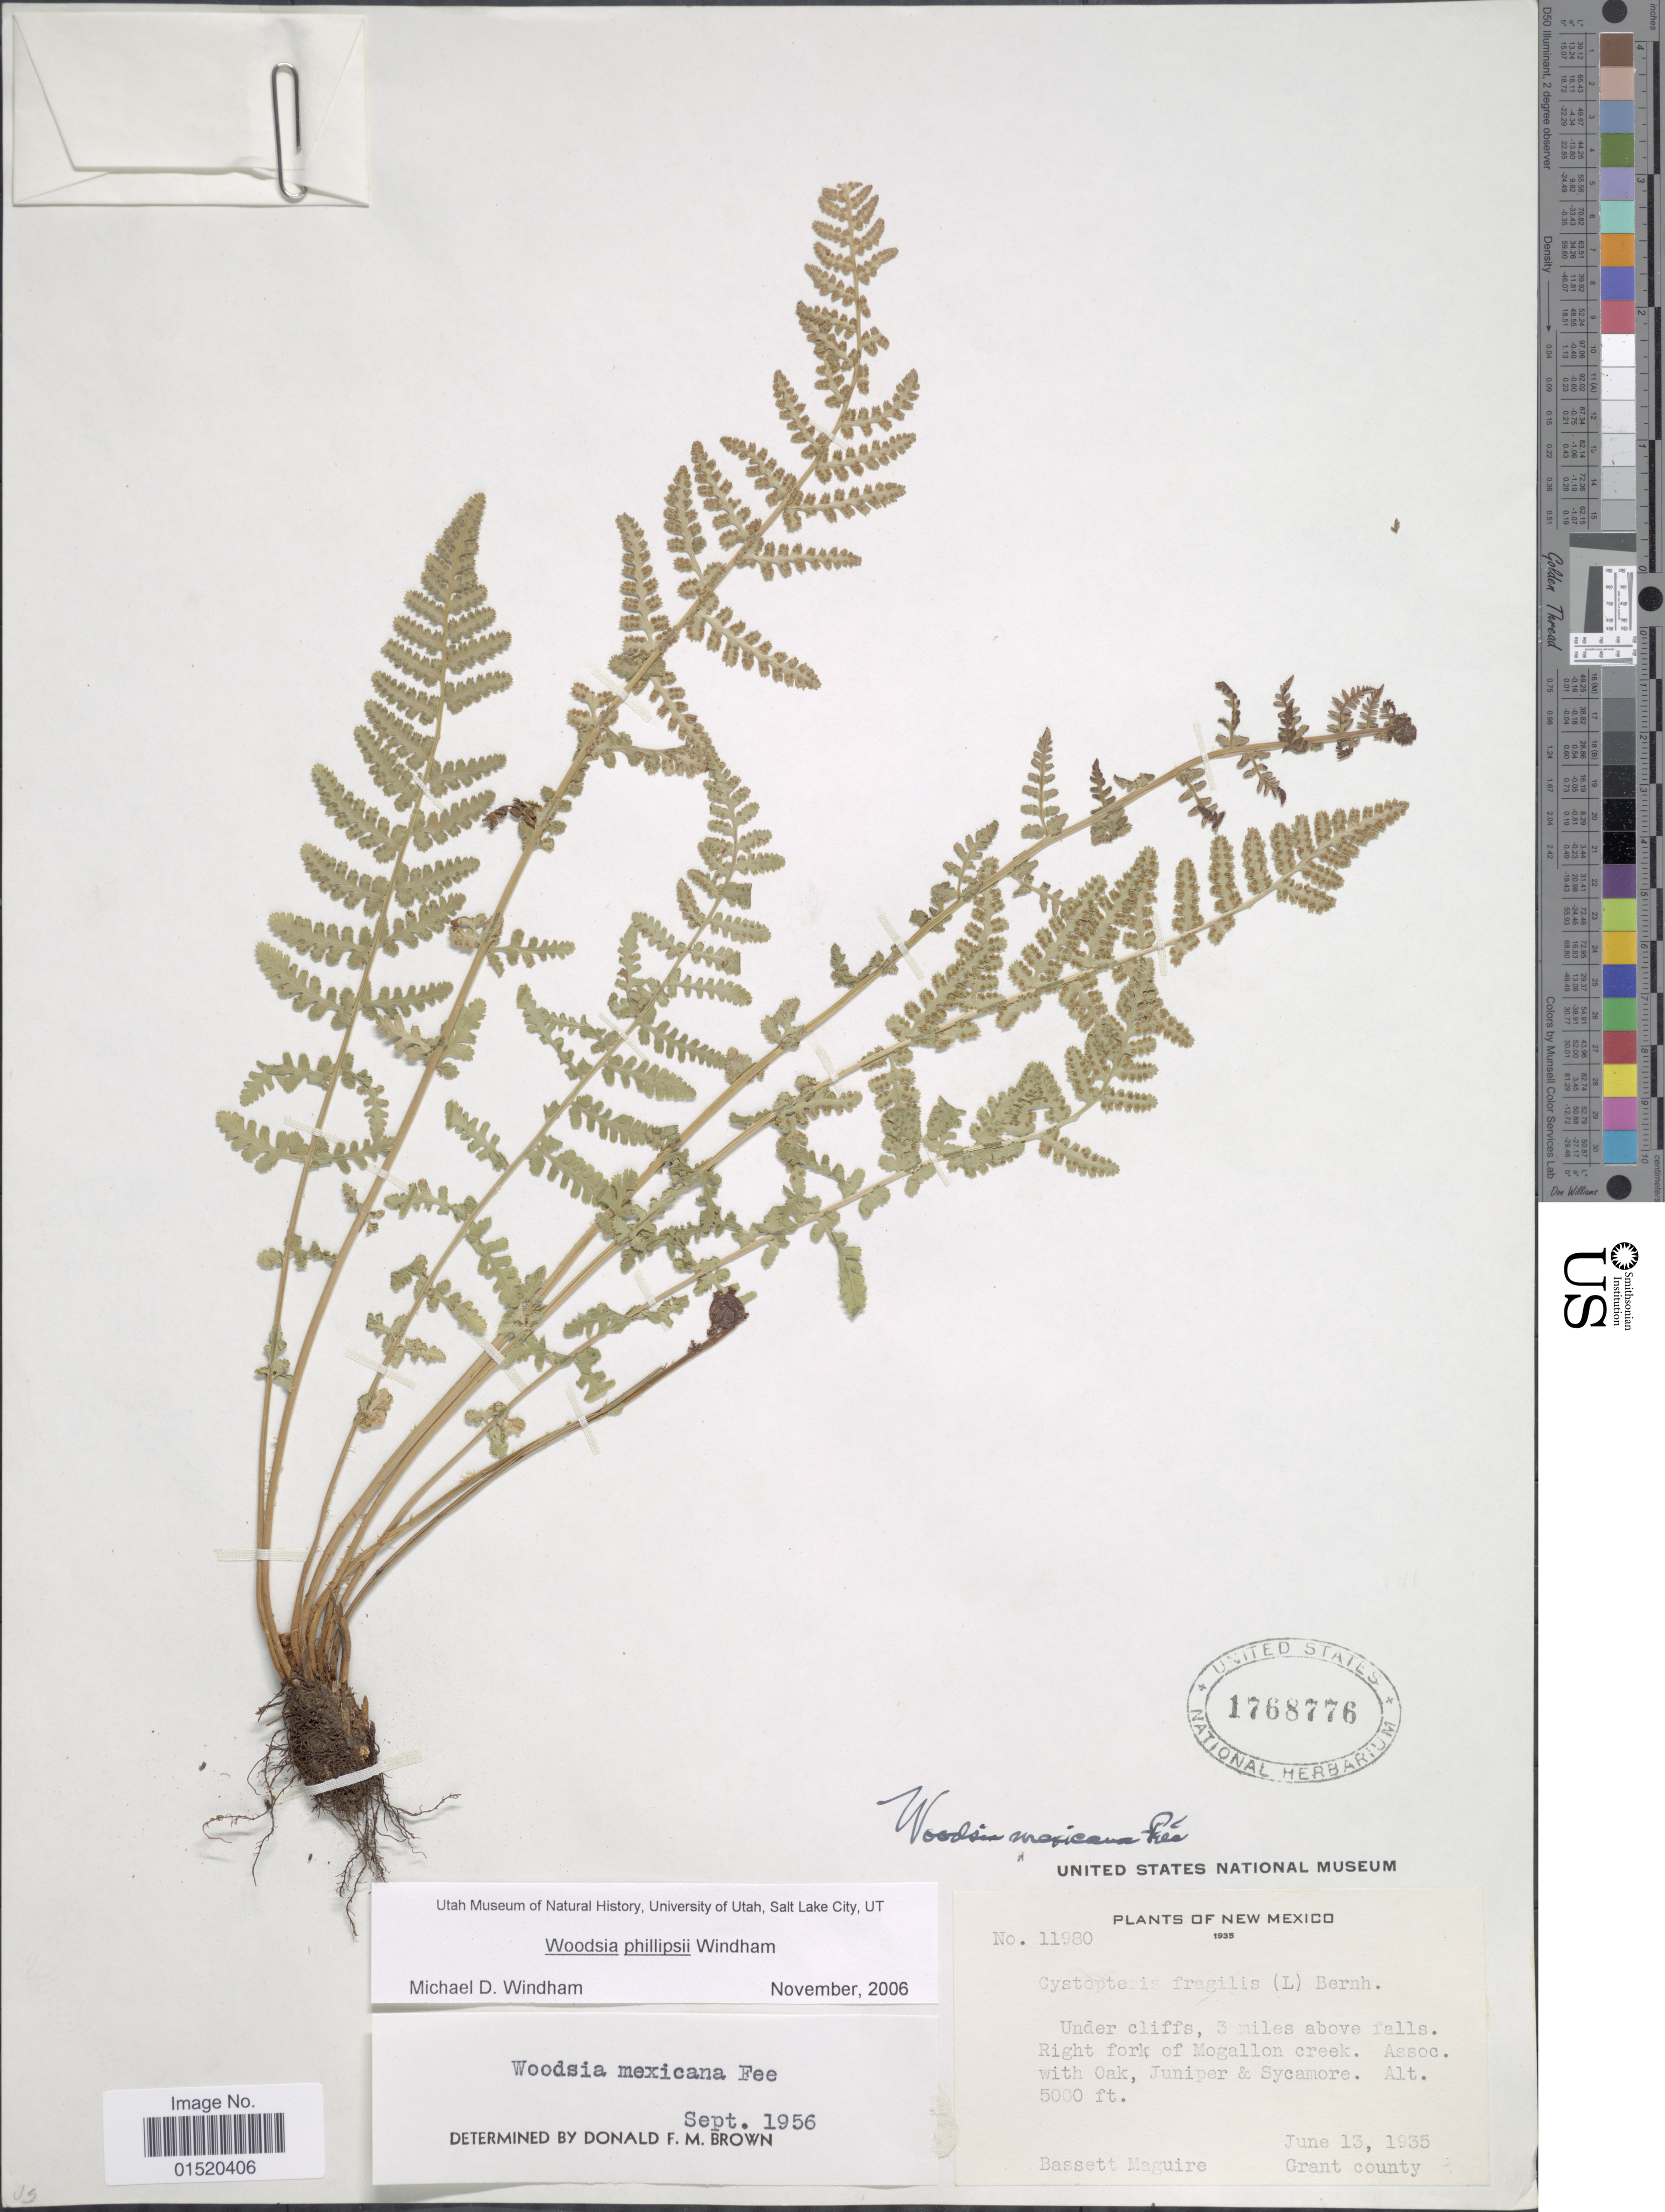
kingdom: Plantae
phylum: Tracheophyta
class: Polypodiopsida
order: Polypodiales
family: Woodsiaceae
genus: Woodsia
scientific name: Woodsia phillipsii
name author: Windham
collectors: B. Maguire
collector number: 11980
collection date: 1935-06-13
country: United States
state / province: New Mexico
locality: Under cliffs, 3 miles above falls. Right fork of mogallon creek, Grant county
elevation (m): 1524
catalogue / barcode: US 1768776